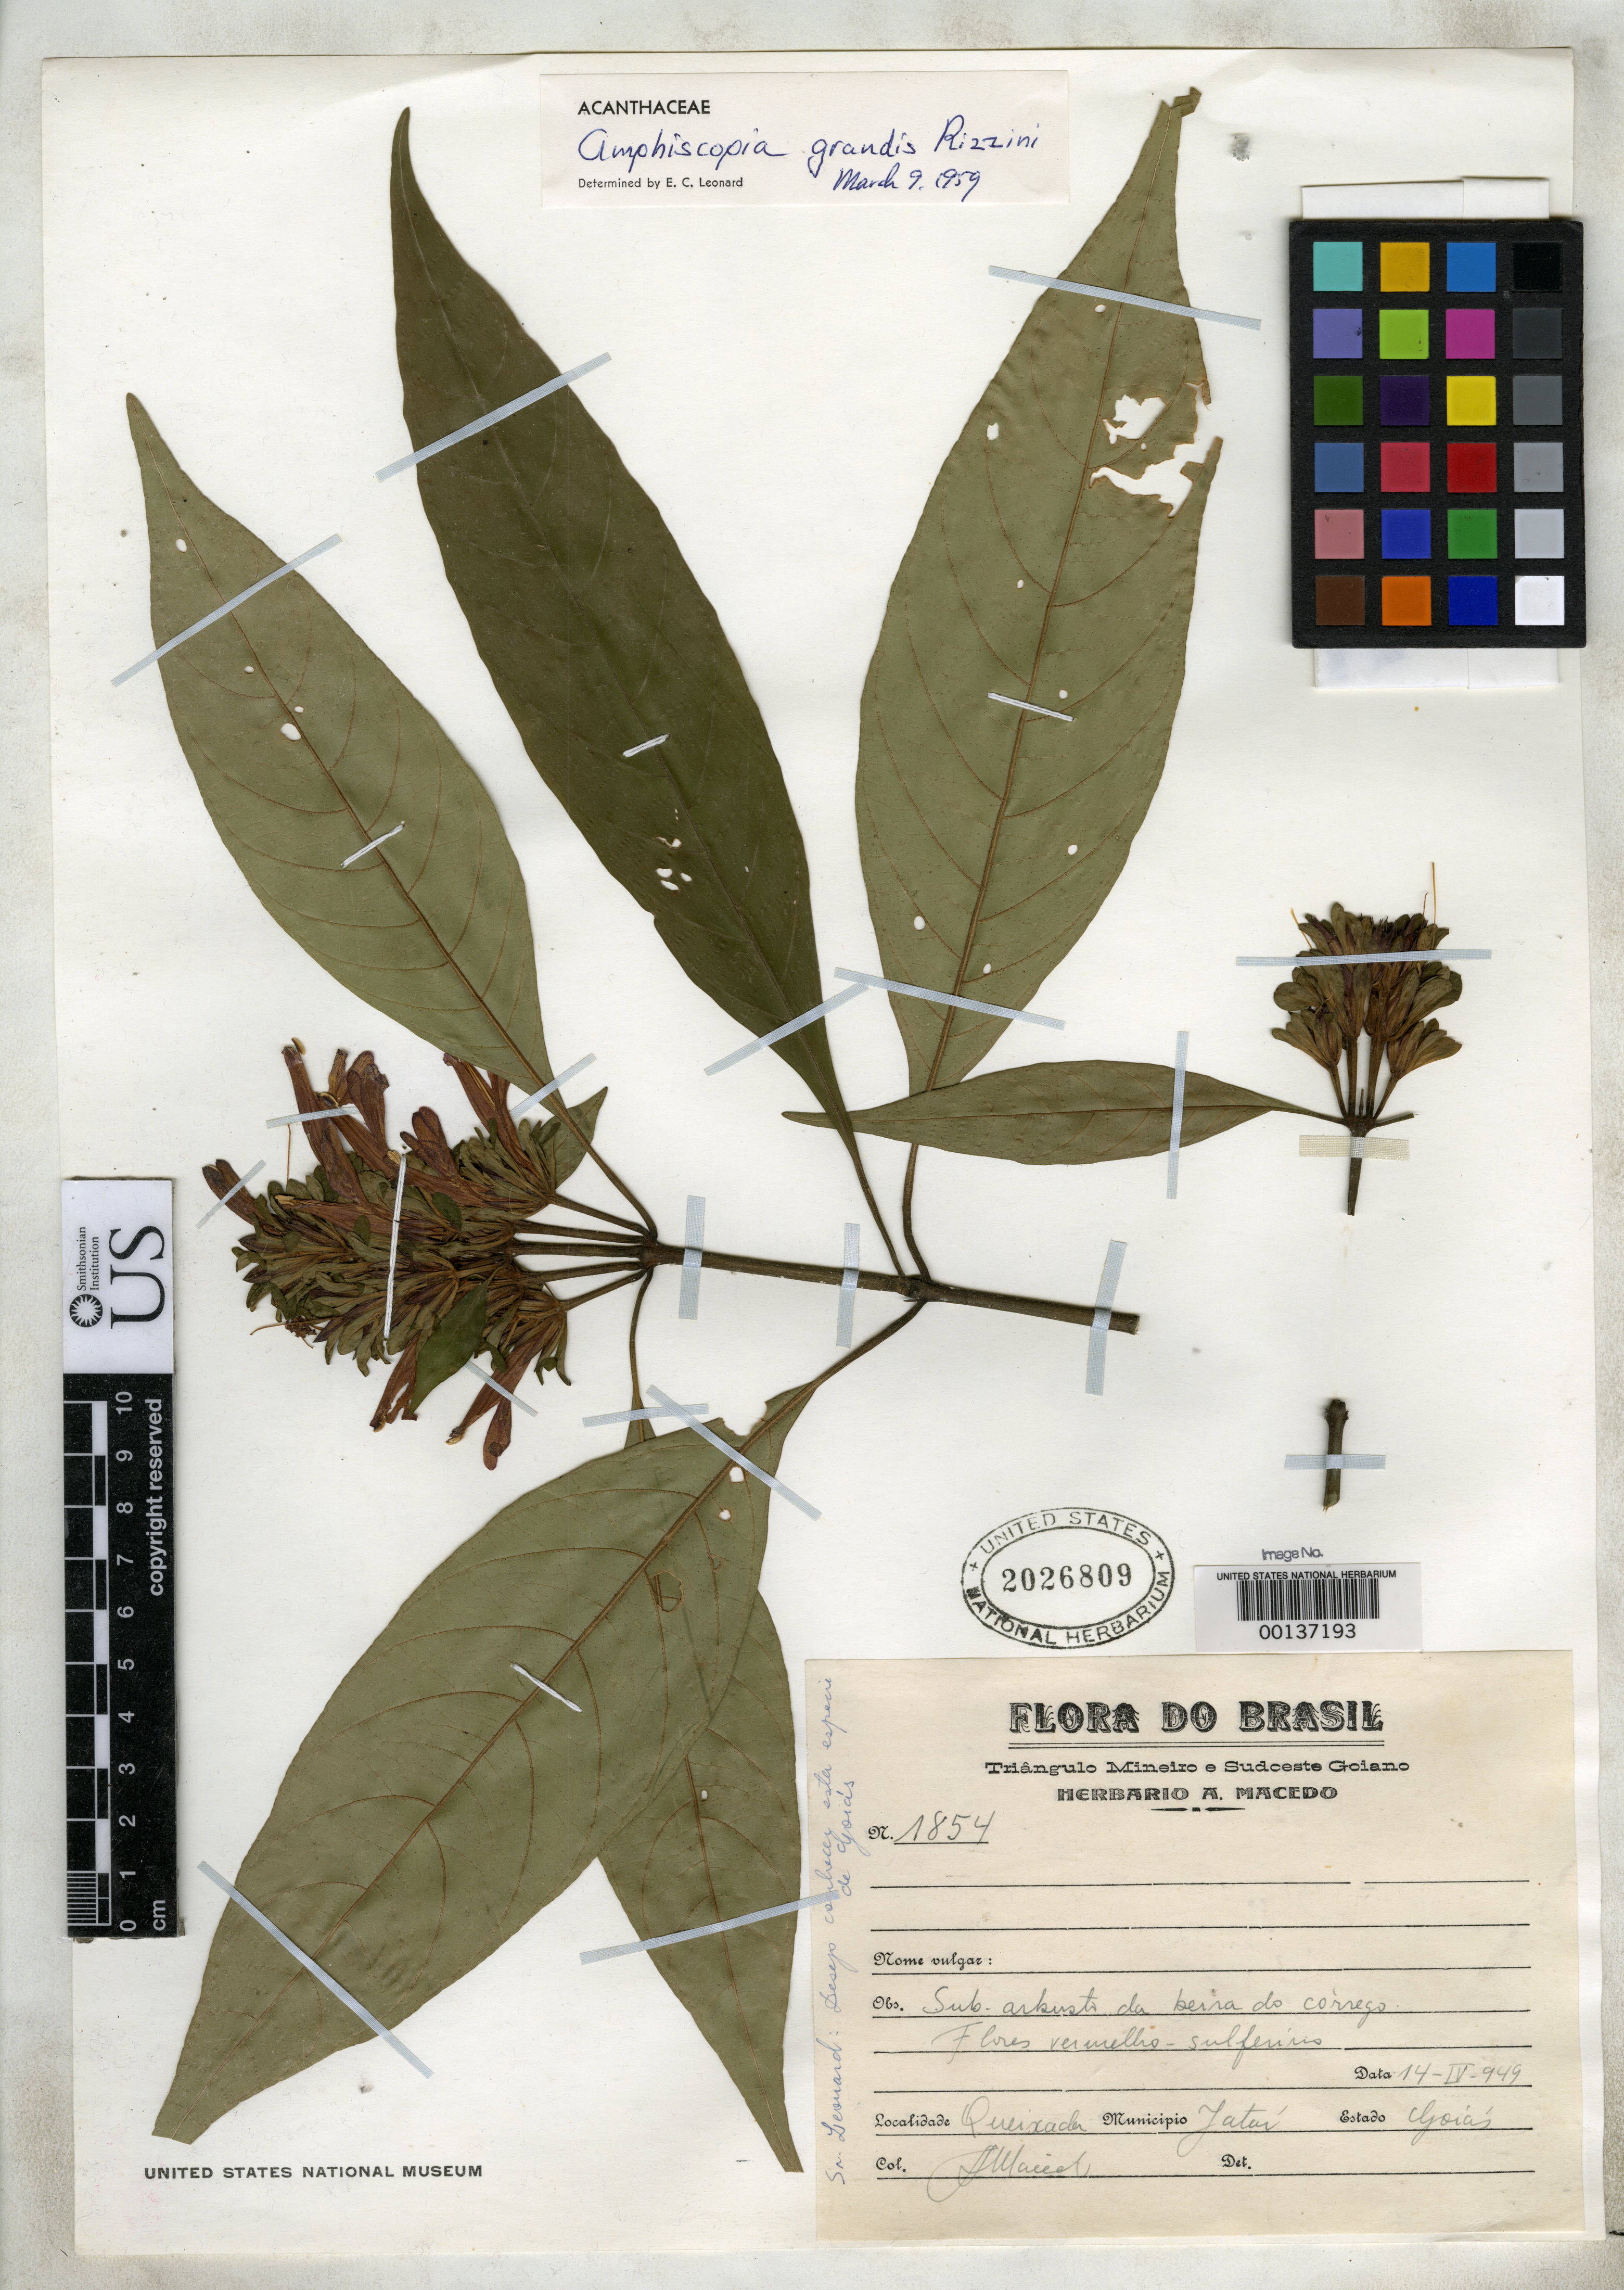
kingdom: Plantae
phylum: Tracheophyta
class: Magnoliopsida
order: Lamiales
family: Acanthaceae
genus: Amphiscopia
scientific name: Amphiscopia grandis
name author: Rizzini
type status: Isotype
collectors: A. Macedo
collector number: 1854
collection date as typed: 14 Apr 1949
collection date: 1949-04-14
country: Brazil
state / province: Goiás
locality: Inter Porto Imperial et Lunie, ad flum Tocantins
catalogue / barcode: US 2026809